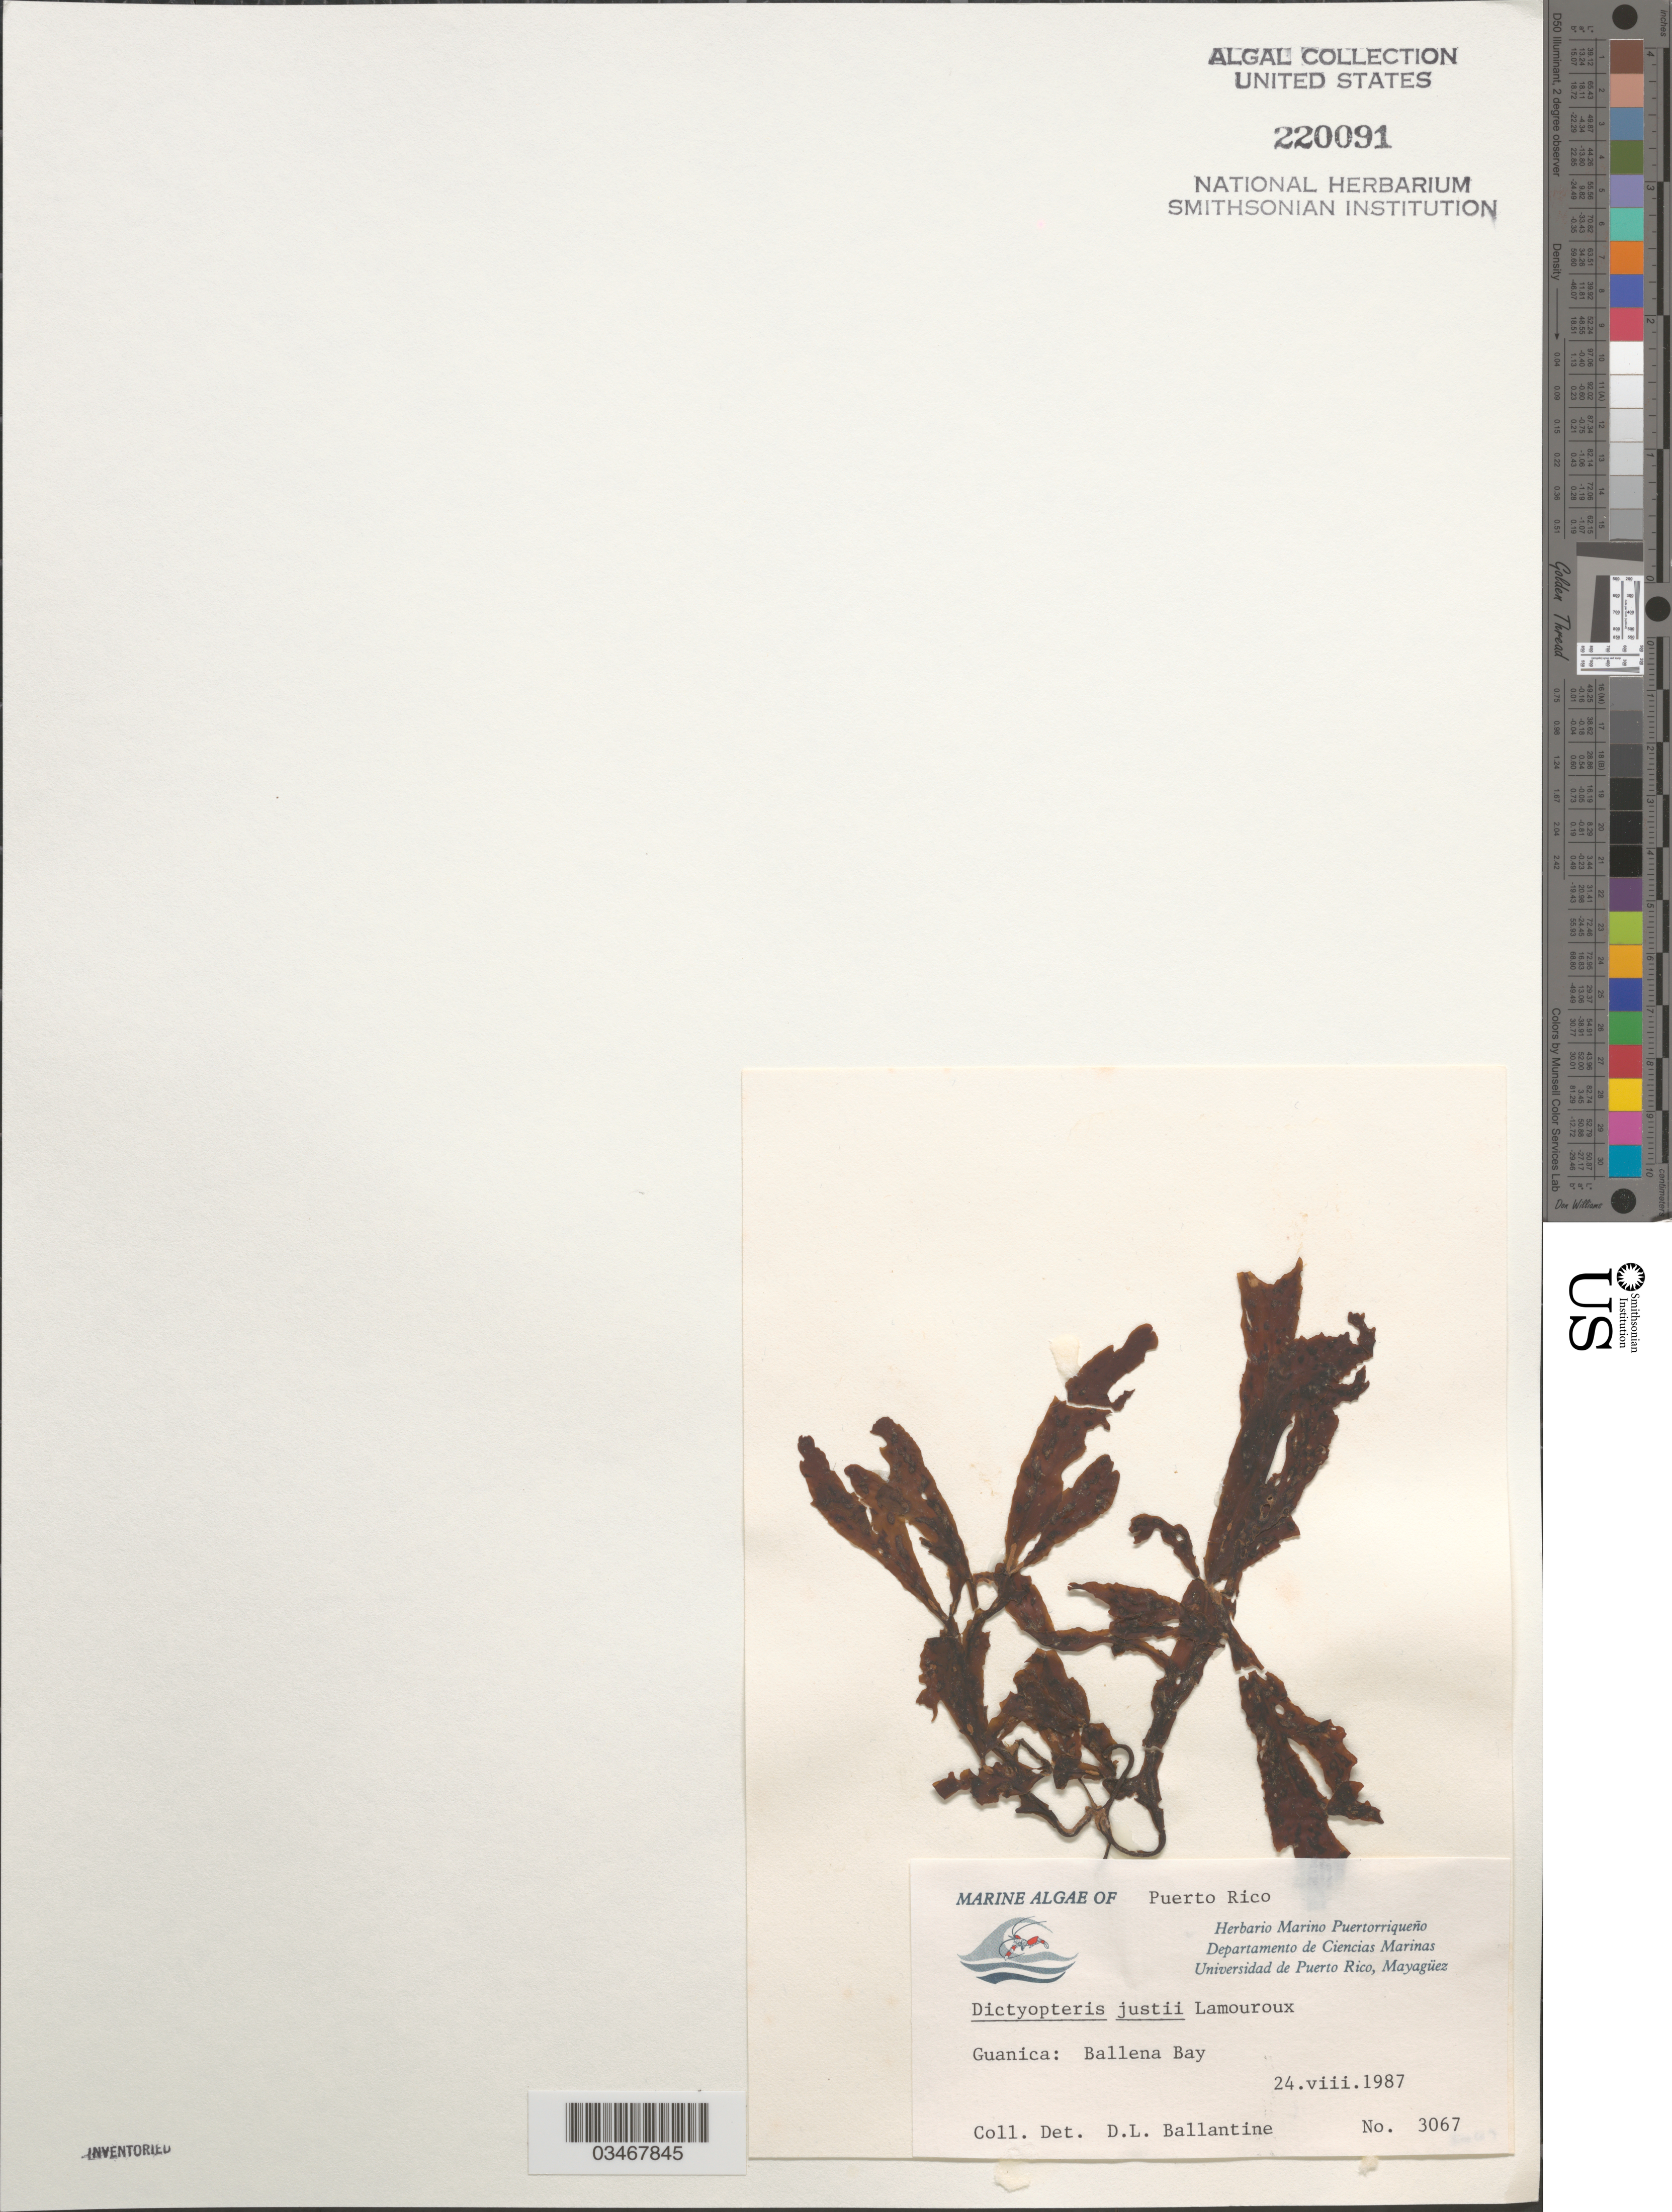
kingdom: Chromista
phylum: Ochrophyta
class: Phaeophyceae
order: Dictyotales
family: Dictyotaceae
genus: Dictyopteris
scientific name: Dictyopteris justii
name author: J.V.Lamouroux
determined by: Ballantine, D. L.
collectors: D.L. Ballantine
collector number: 3067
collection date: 1987-08-24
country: Puerto Rico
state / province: Guanica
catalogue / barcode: US 220091